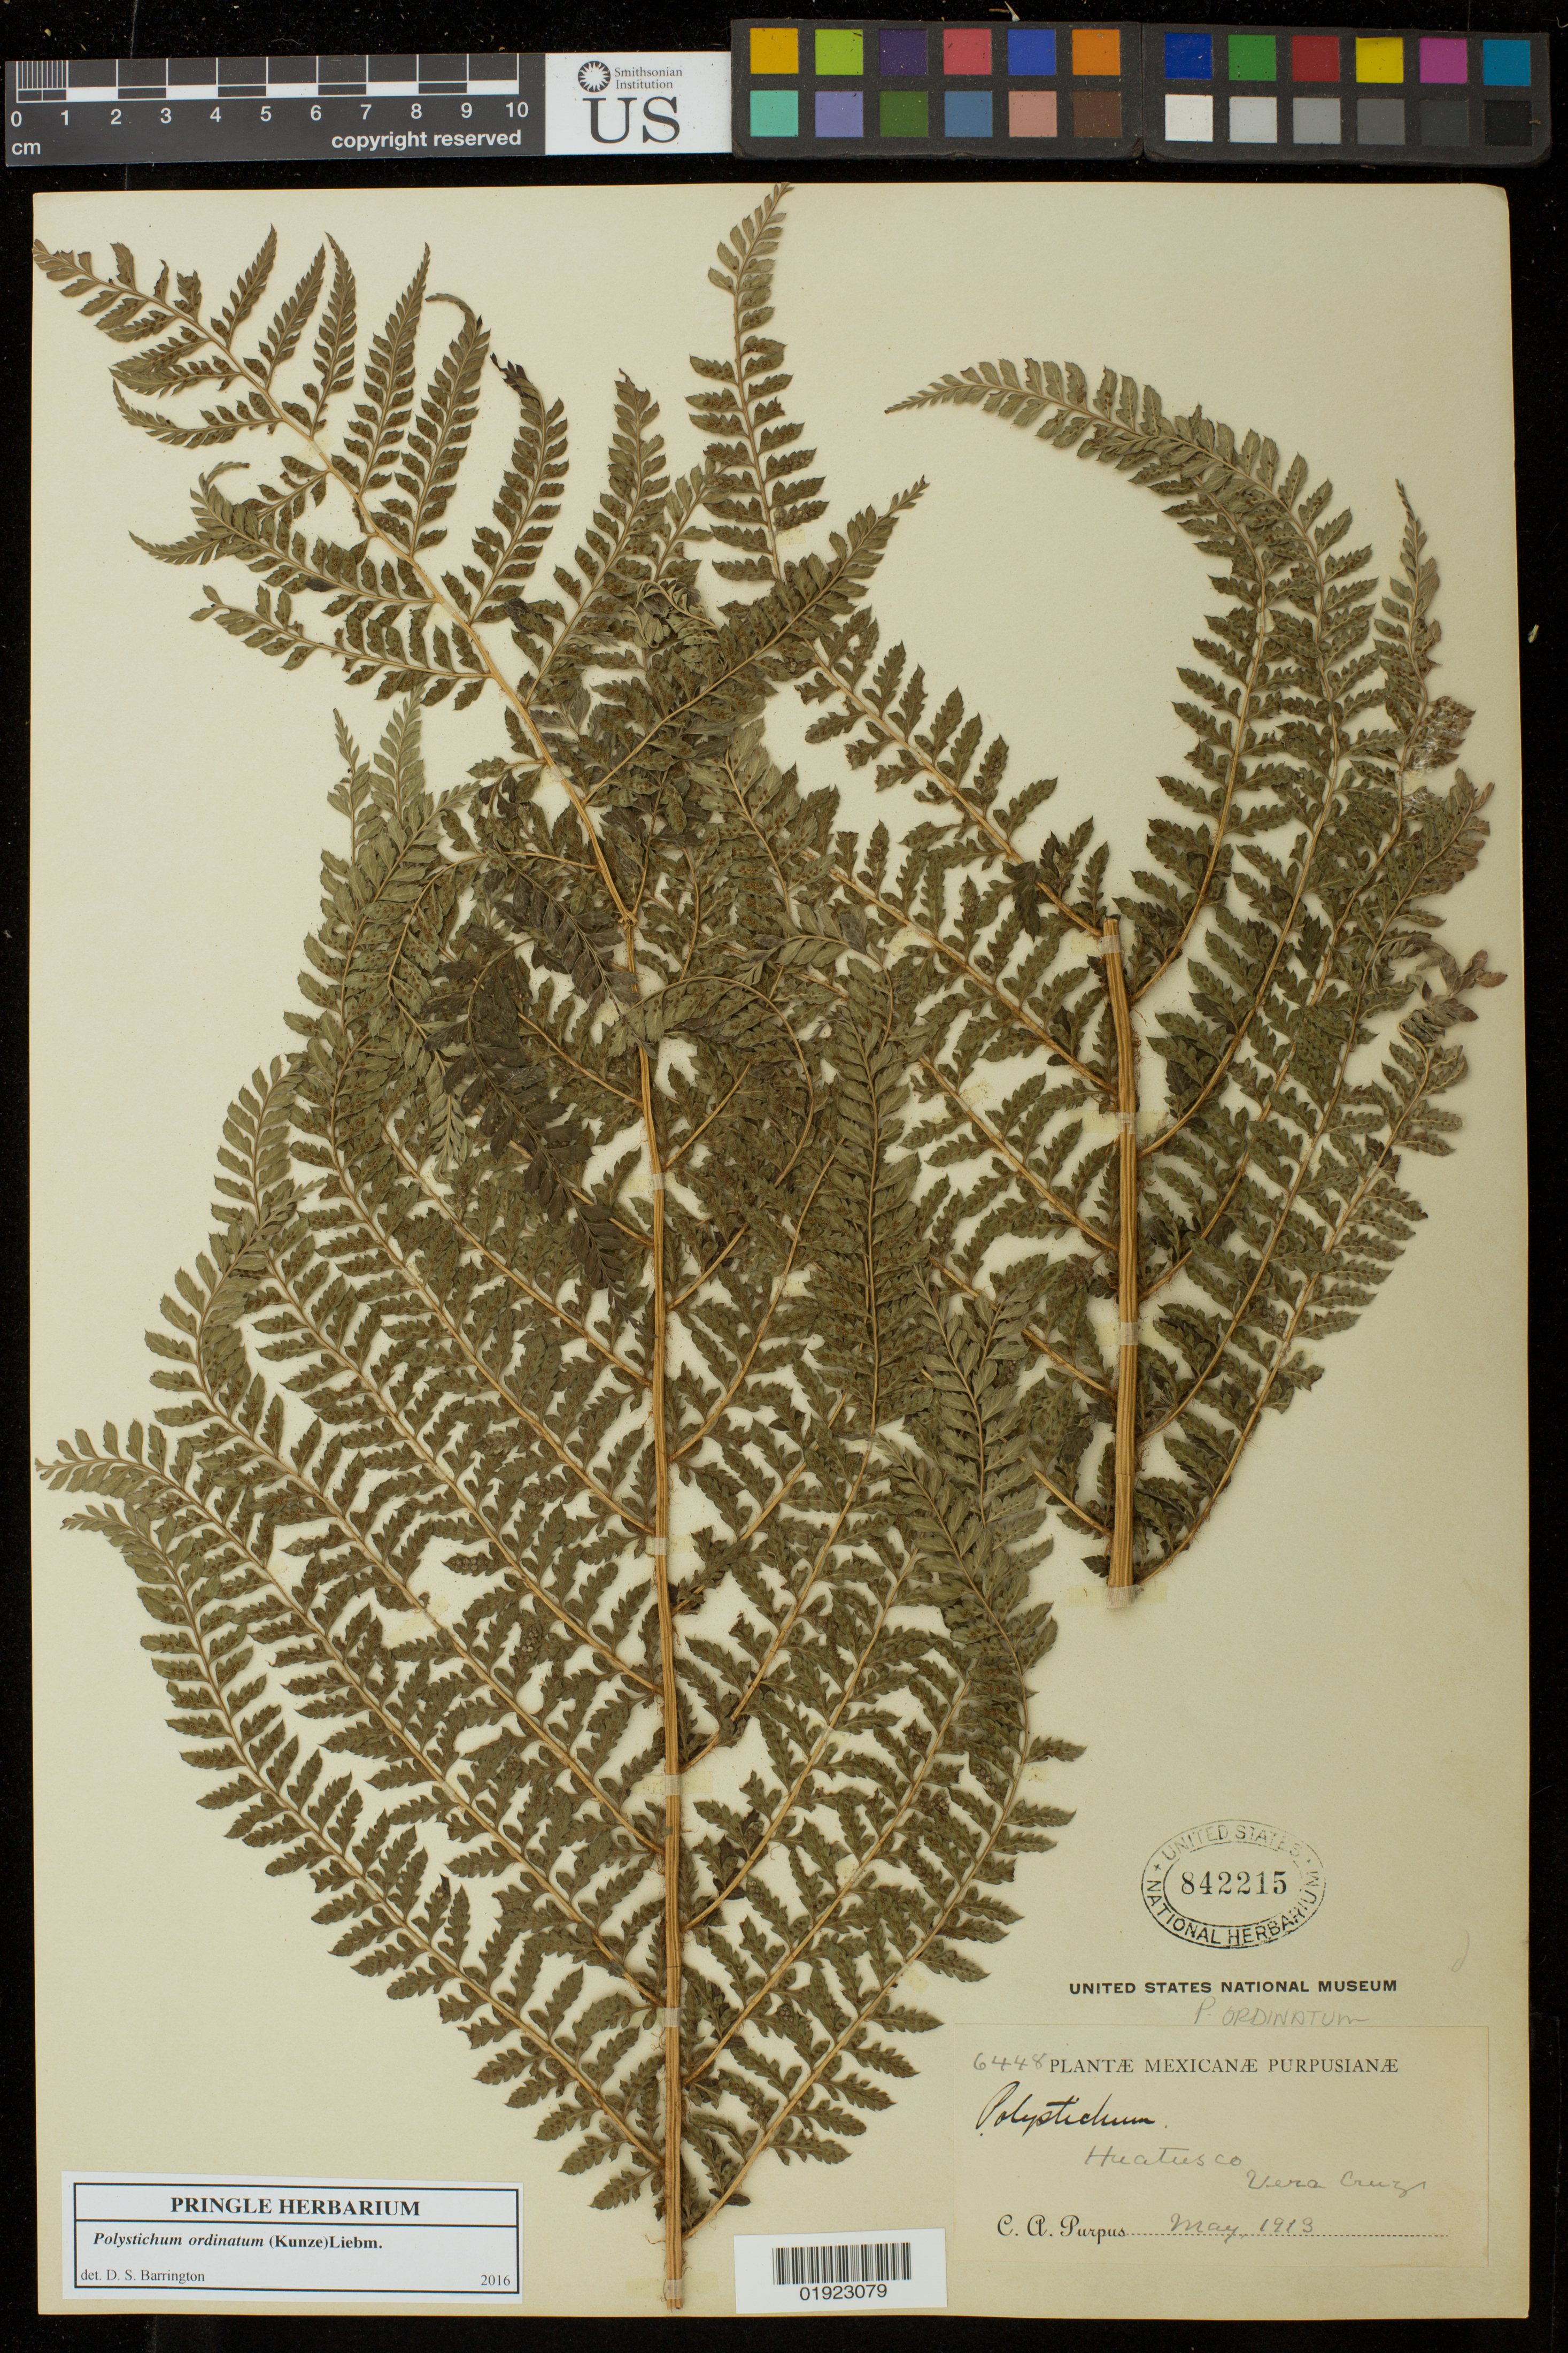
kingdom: Plantae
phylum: Tracheophyta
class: Polypodiopsida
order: Polypodiales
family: Dryopteridaceae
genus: Polystichum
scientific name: Polystichum ordinatum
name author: (Kunze) Liebm.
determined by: Barrington, D. S., Curator (VT), University of Vermont (UNITED STATES)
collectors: C. A. Purpus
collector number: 6448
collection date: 1913-05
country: Mexico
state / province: Veracruz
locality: Huatusco.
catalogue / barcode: US 842215